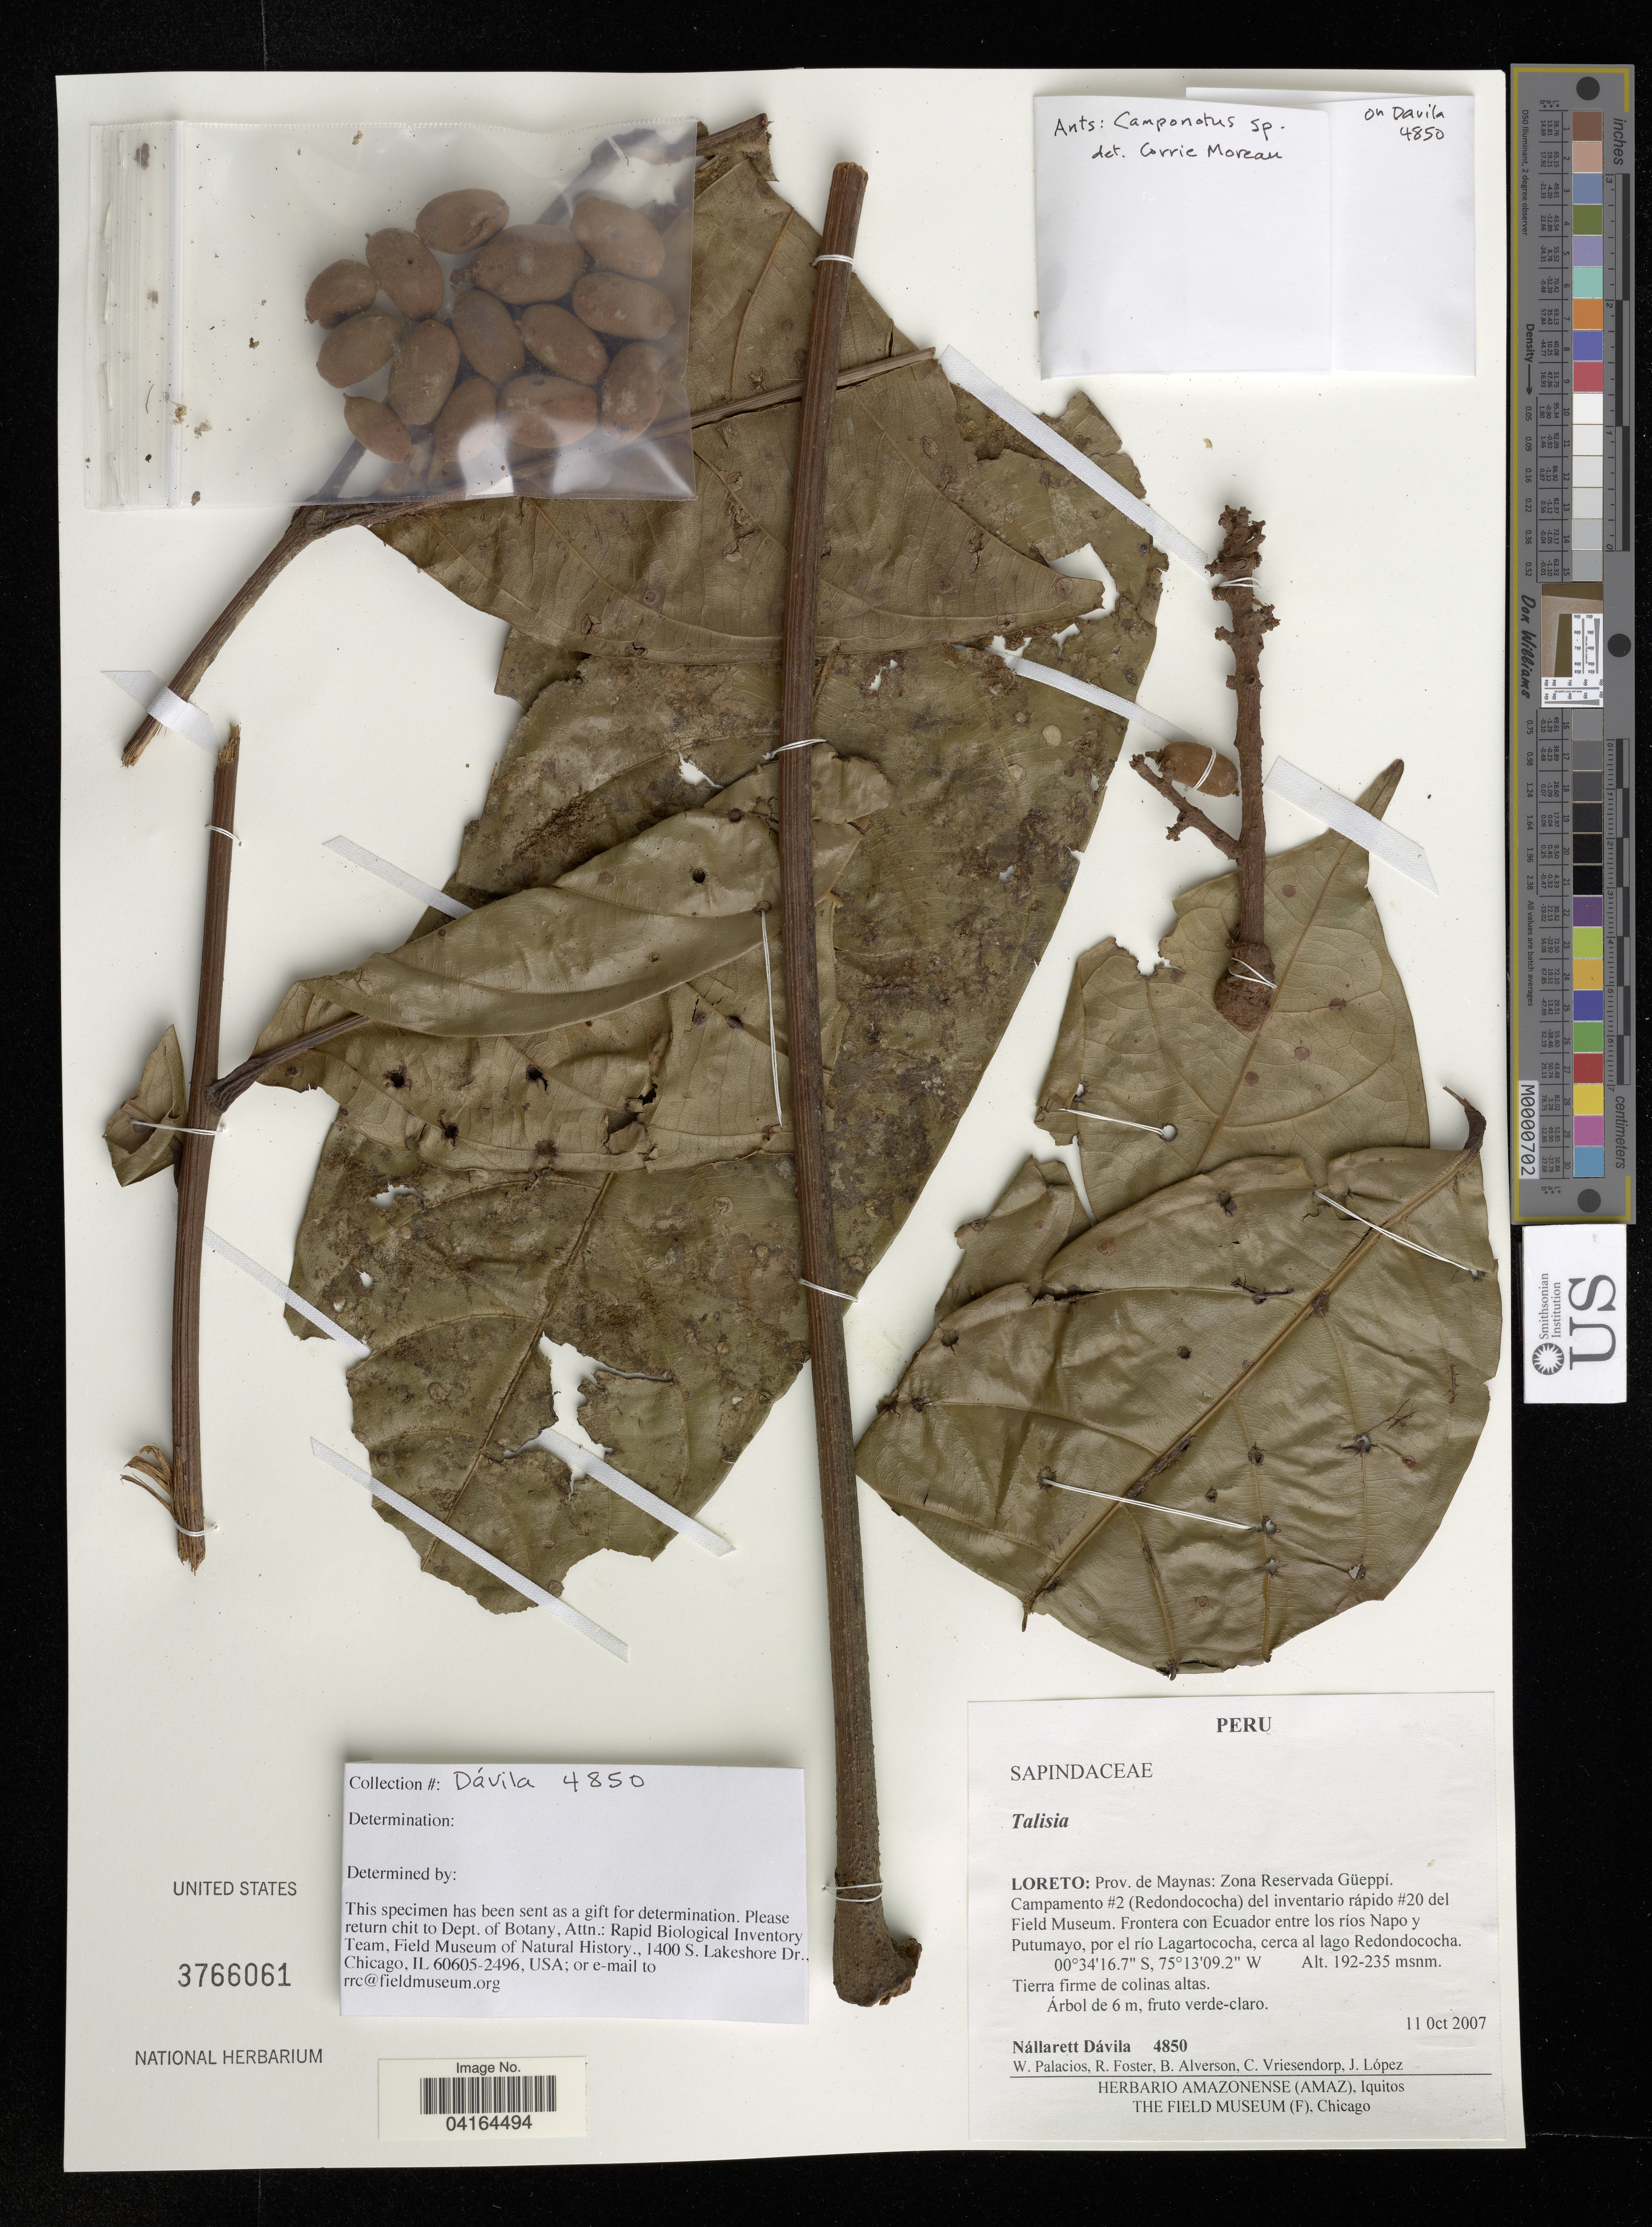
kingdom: Plantae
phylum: Tracheophyta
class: Magnoliopsida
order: Sapindales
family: Sapindaceae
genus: Talisia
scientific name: Talisia sp.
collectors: N. Dávila, W. Palacios, R. Foster, Alverson, B. & et al.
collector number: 4850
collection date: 2007-10-11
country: Peru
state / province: Loreto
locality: Prov. de Maynas: Zona Reservada Güeppí. Campamento #2 (Redondococha) del inventario rápido #20 del Field Museum. Frontera con Ecuador entre los ríos Napo y Putumayo, por el río Lagartococha, cerca al lago Redondococha.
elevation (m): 192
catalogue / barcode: US 3766061